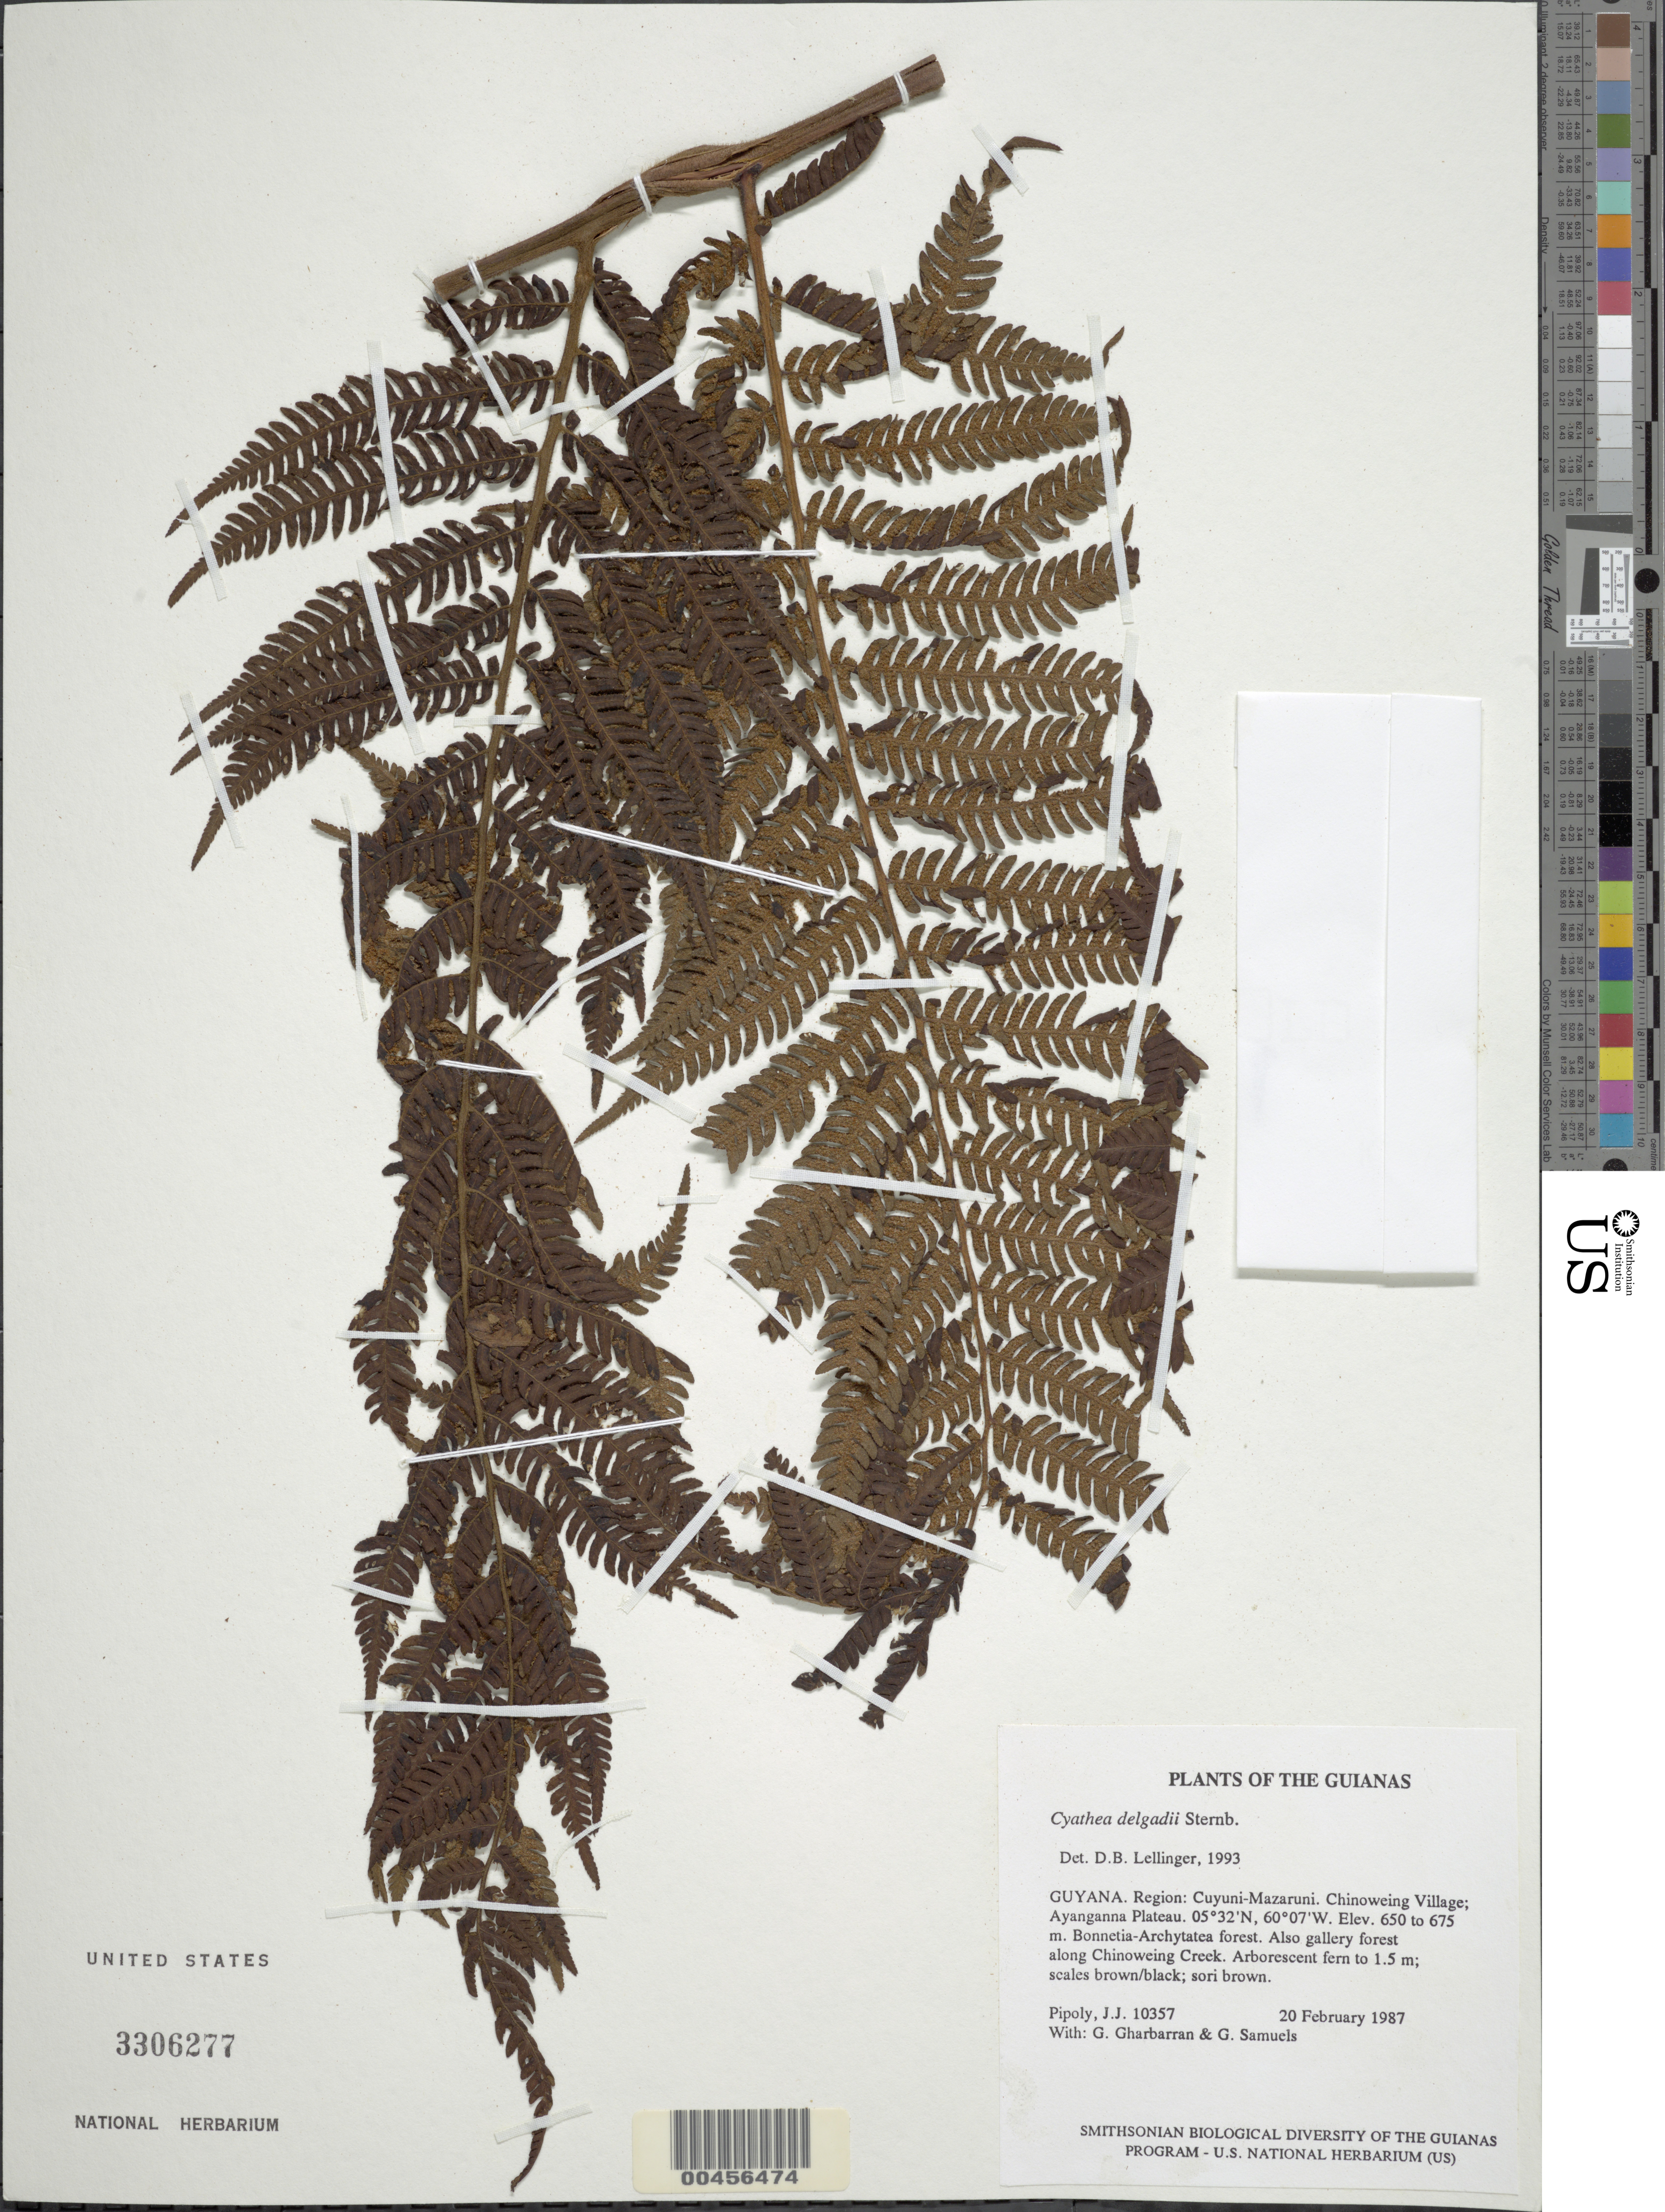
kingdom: Plantae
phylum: Tracheophyta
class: Polypodiopsida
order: Cyatheales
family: Cyatheaceae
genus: Cyathea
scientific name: Cyathea delgadii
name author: Pohl ex Sternb.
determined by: Lellinger, David B., (BOT), Smithsonian Institution - National Museum of Natural History (UNITED STATES)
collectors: J. J. Pipoly, G. Gharbarran & G. Samuels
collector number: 10357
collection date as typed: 20 February 1987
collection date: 1987-02-20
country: Guyana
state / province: Cuyuni-Mazaruni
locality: Chinoweing Village; Ayanganna Plateau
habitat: Bonnetia-Archytaea forest. Also gallery forest along Chinoweing Creek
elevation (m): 650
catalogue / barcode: US 3306277